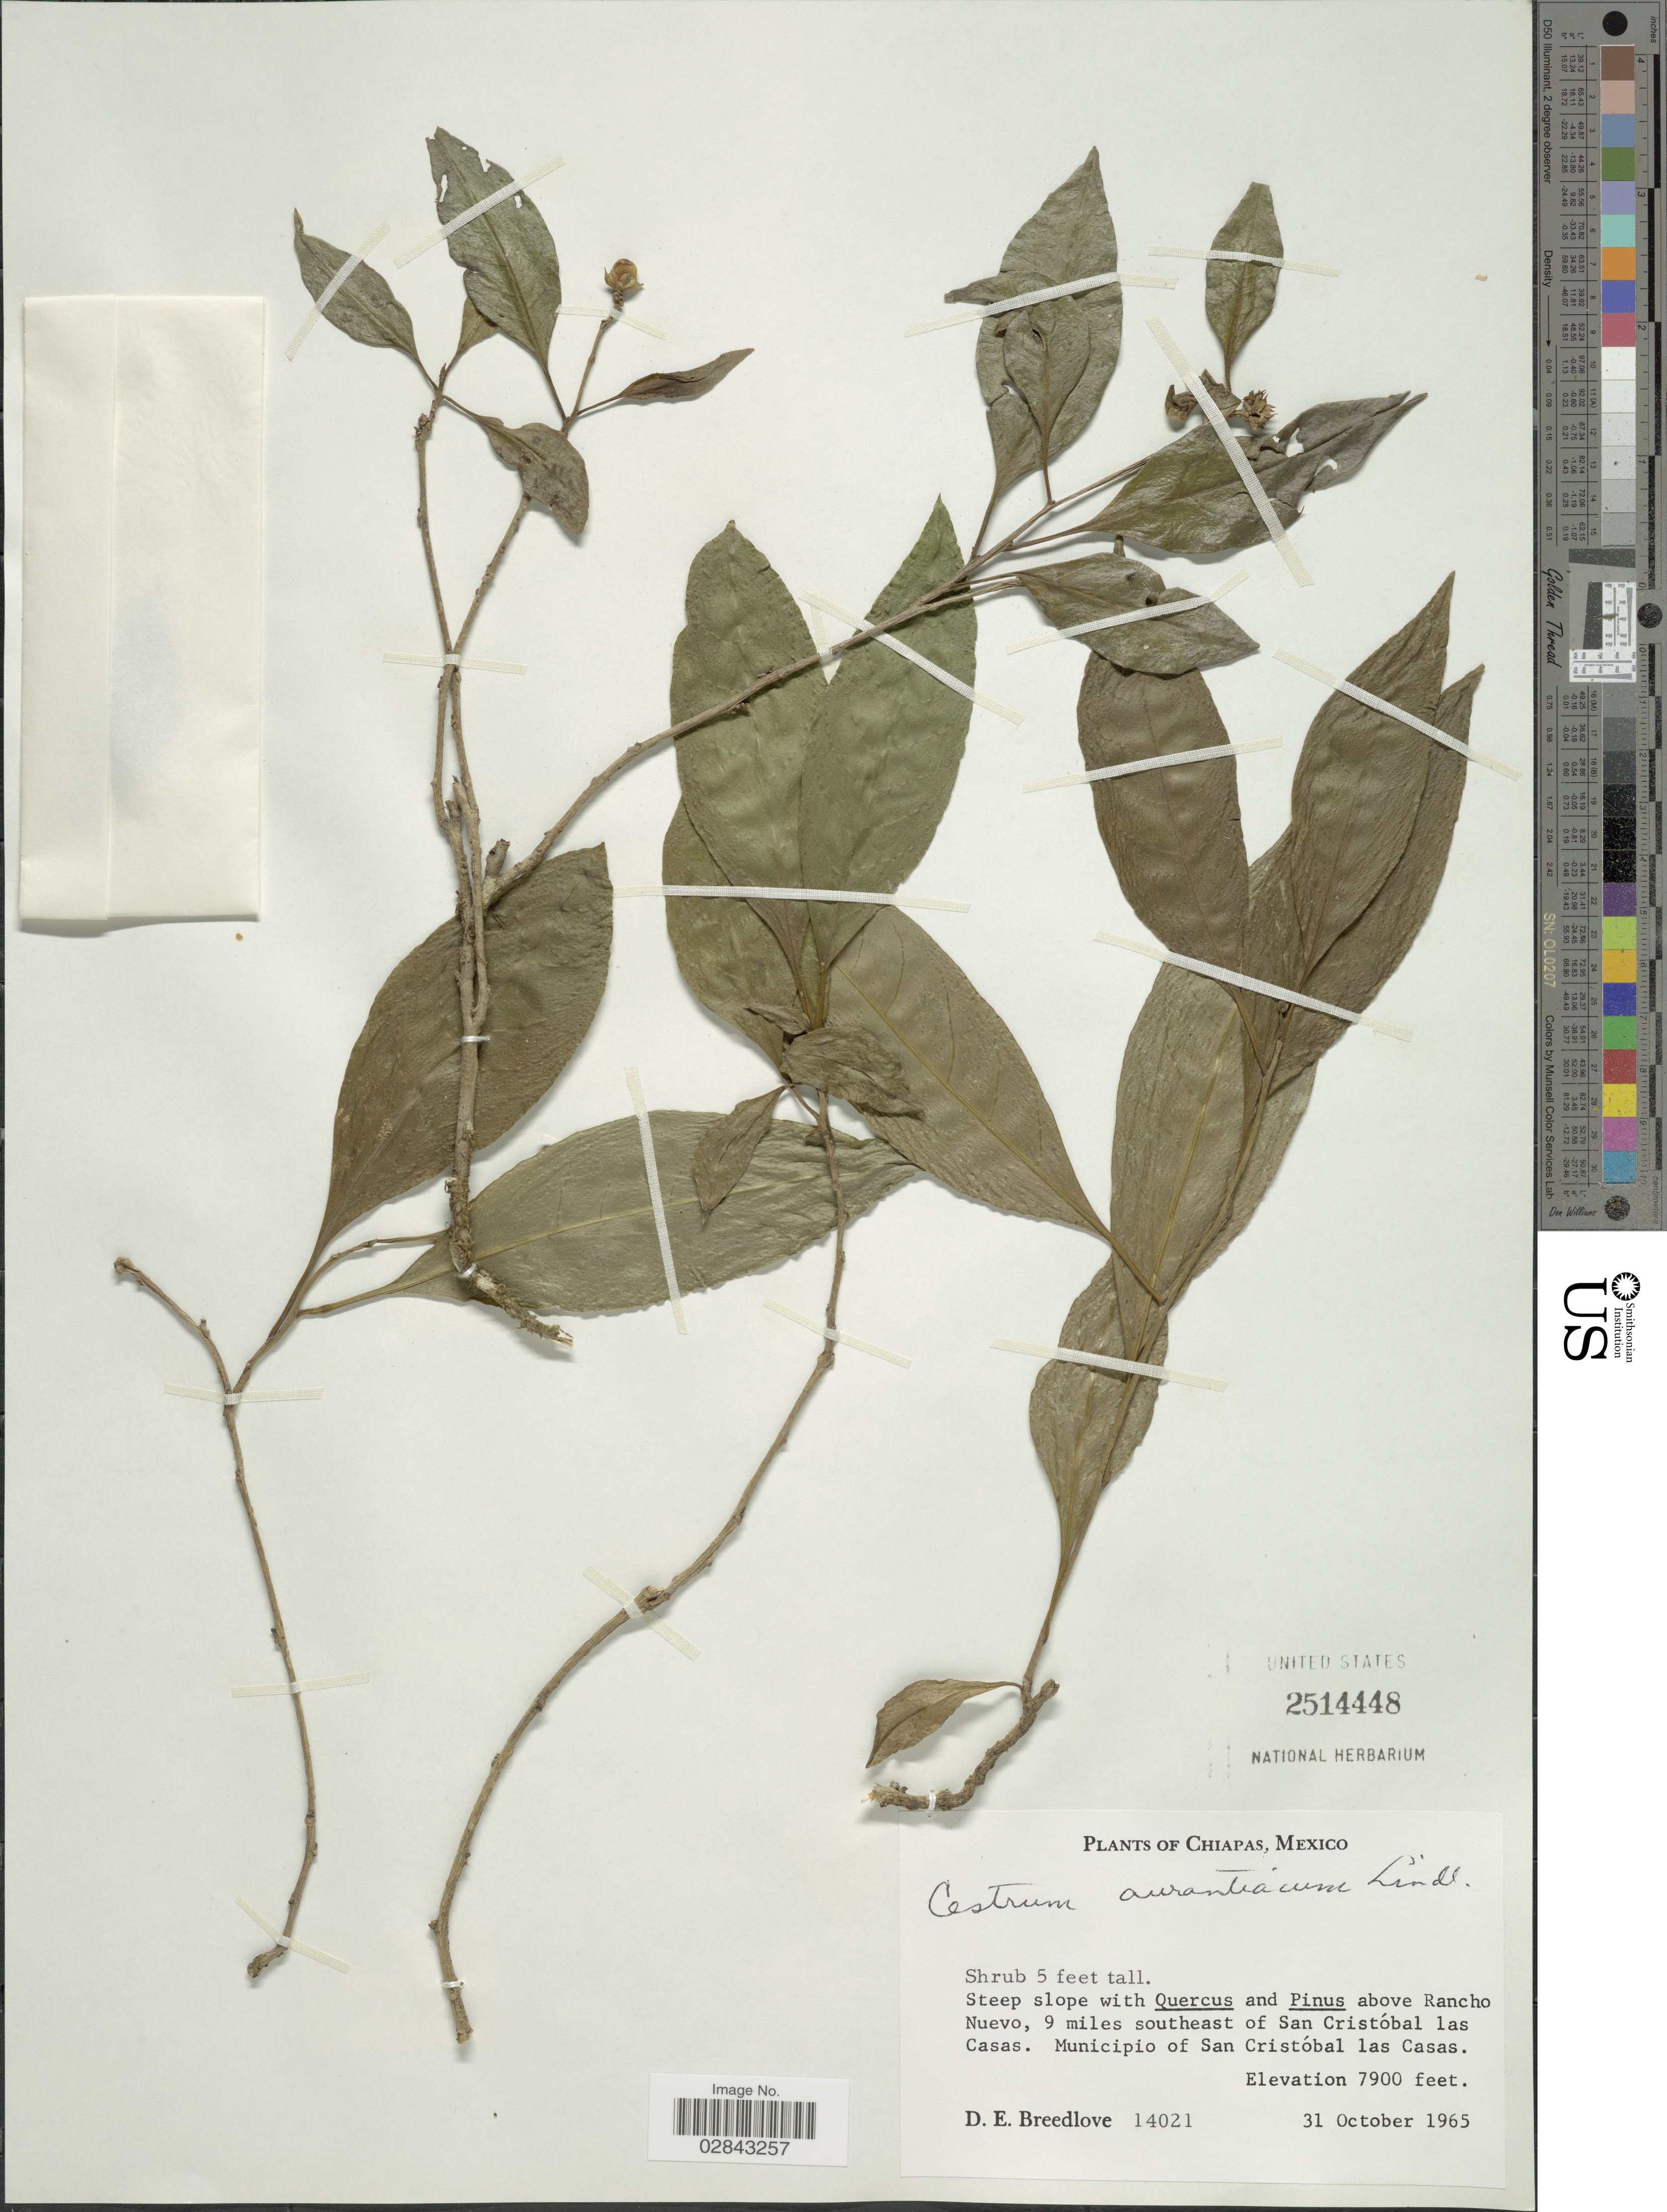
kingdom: Plantae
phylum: Tracheophyta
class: Magnoliopsida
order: Solanales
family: Solanaceae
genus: Cestrum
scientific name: Cestrum aurantiacum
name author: Lindley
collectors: D. E. Breedlove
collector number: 14021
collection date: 1965-10-31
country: Mexico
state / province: Chiapas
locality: Steep slope with Quercus and Pinus above Rancho Nuevo, 9 miles southeast of San Cristóbal las Casas. Municipio of San Cristóbal las Casas.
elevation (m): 2408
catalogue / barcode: US 2514448